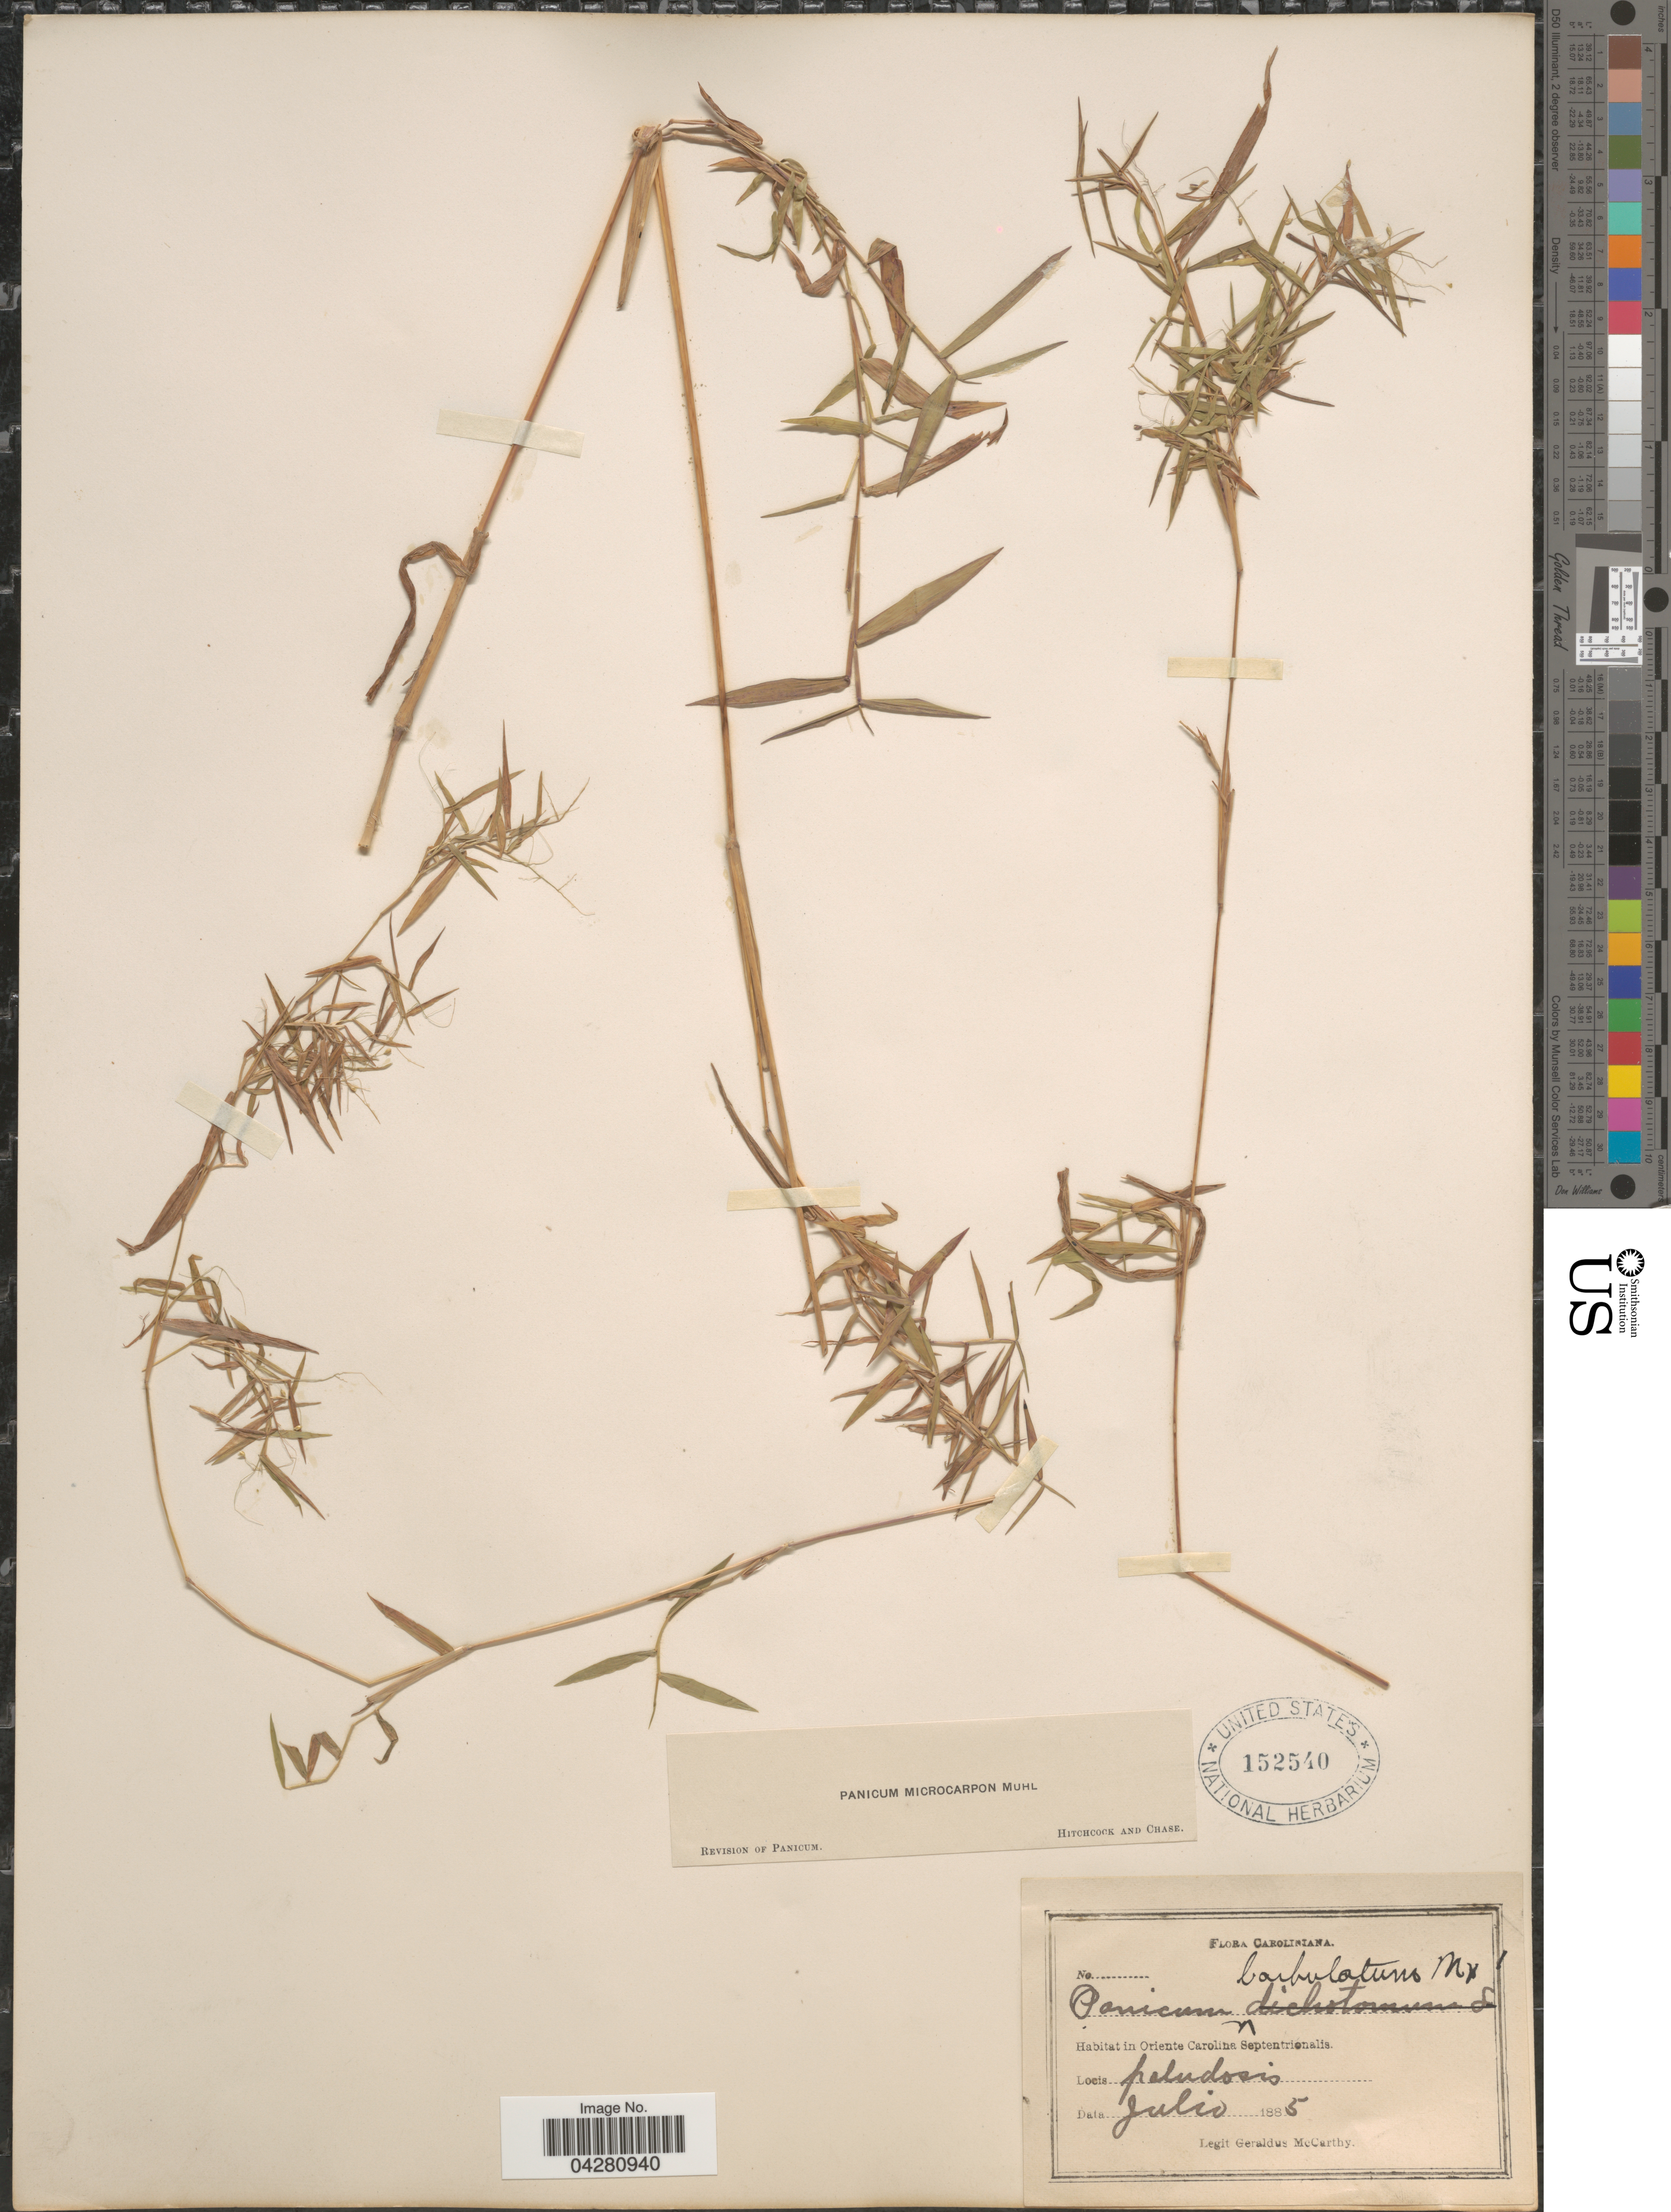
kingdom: Plantae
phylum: Tracheophyta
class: Liliopsida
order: Poales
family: Poaceae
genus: Dichanthelium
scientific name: Dichanthelium dichotomum var. dichotomum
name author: (L.) Gould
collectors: M. McCarthy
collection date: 1885-07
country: United States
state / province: North Carolina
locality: Caroliniana. In Oriente Carolina Septentrionalis. Paludosis.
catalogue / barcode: US 152540